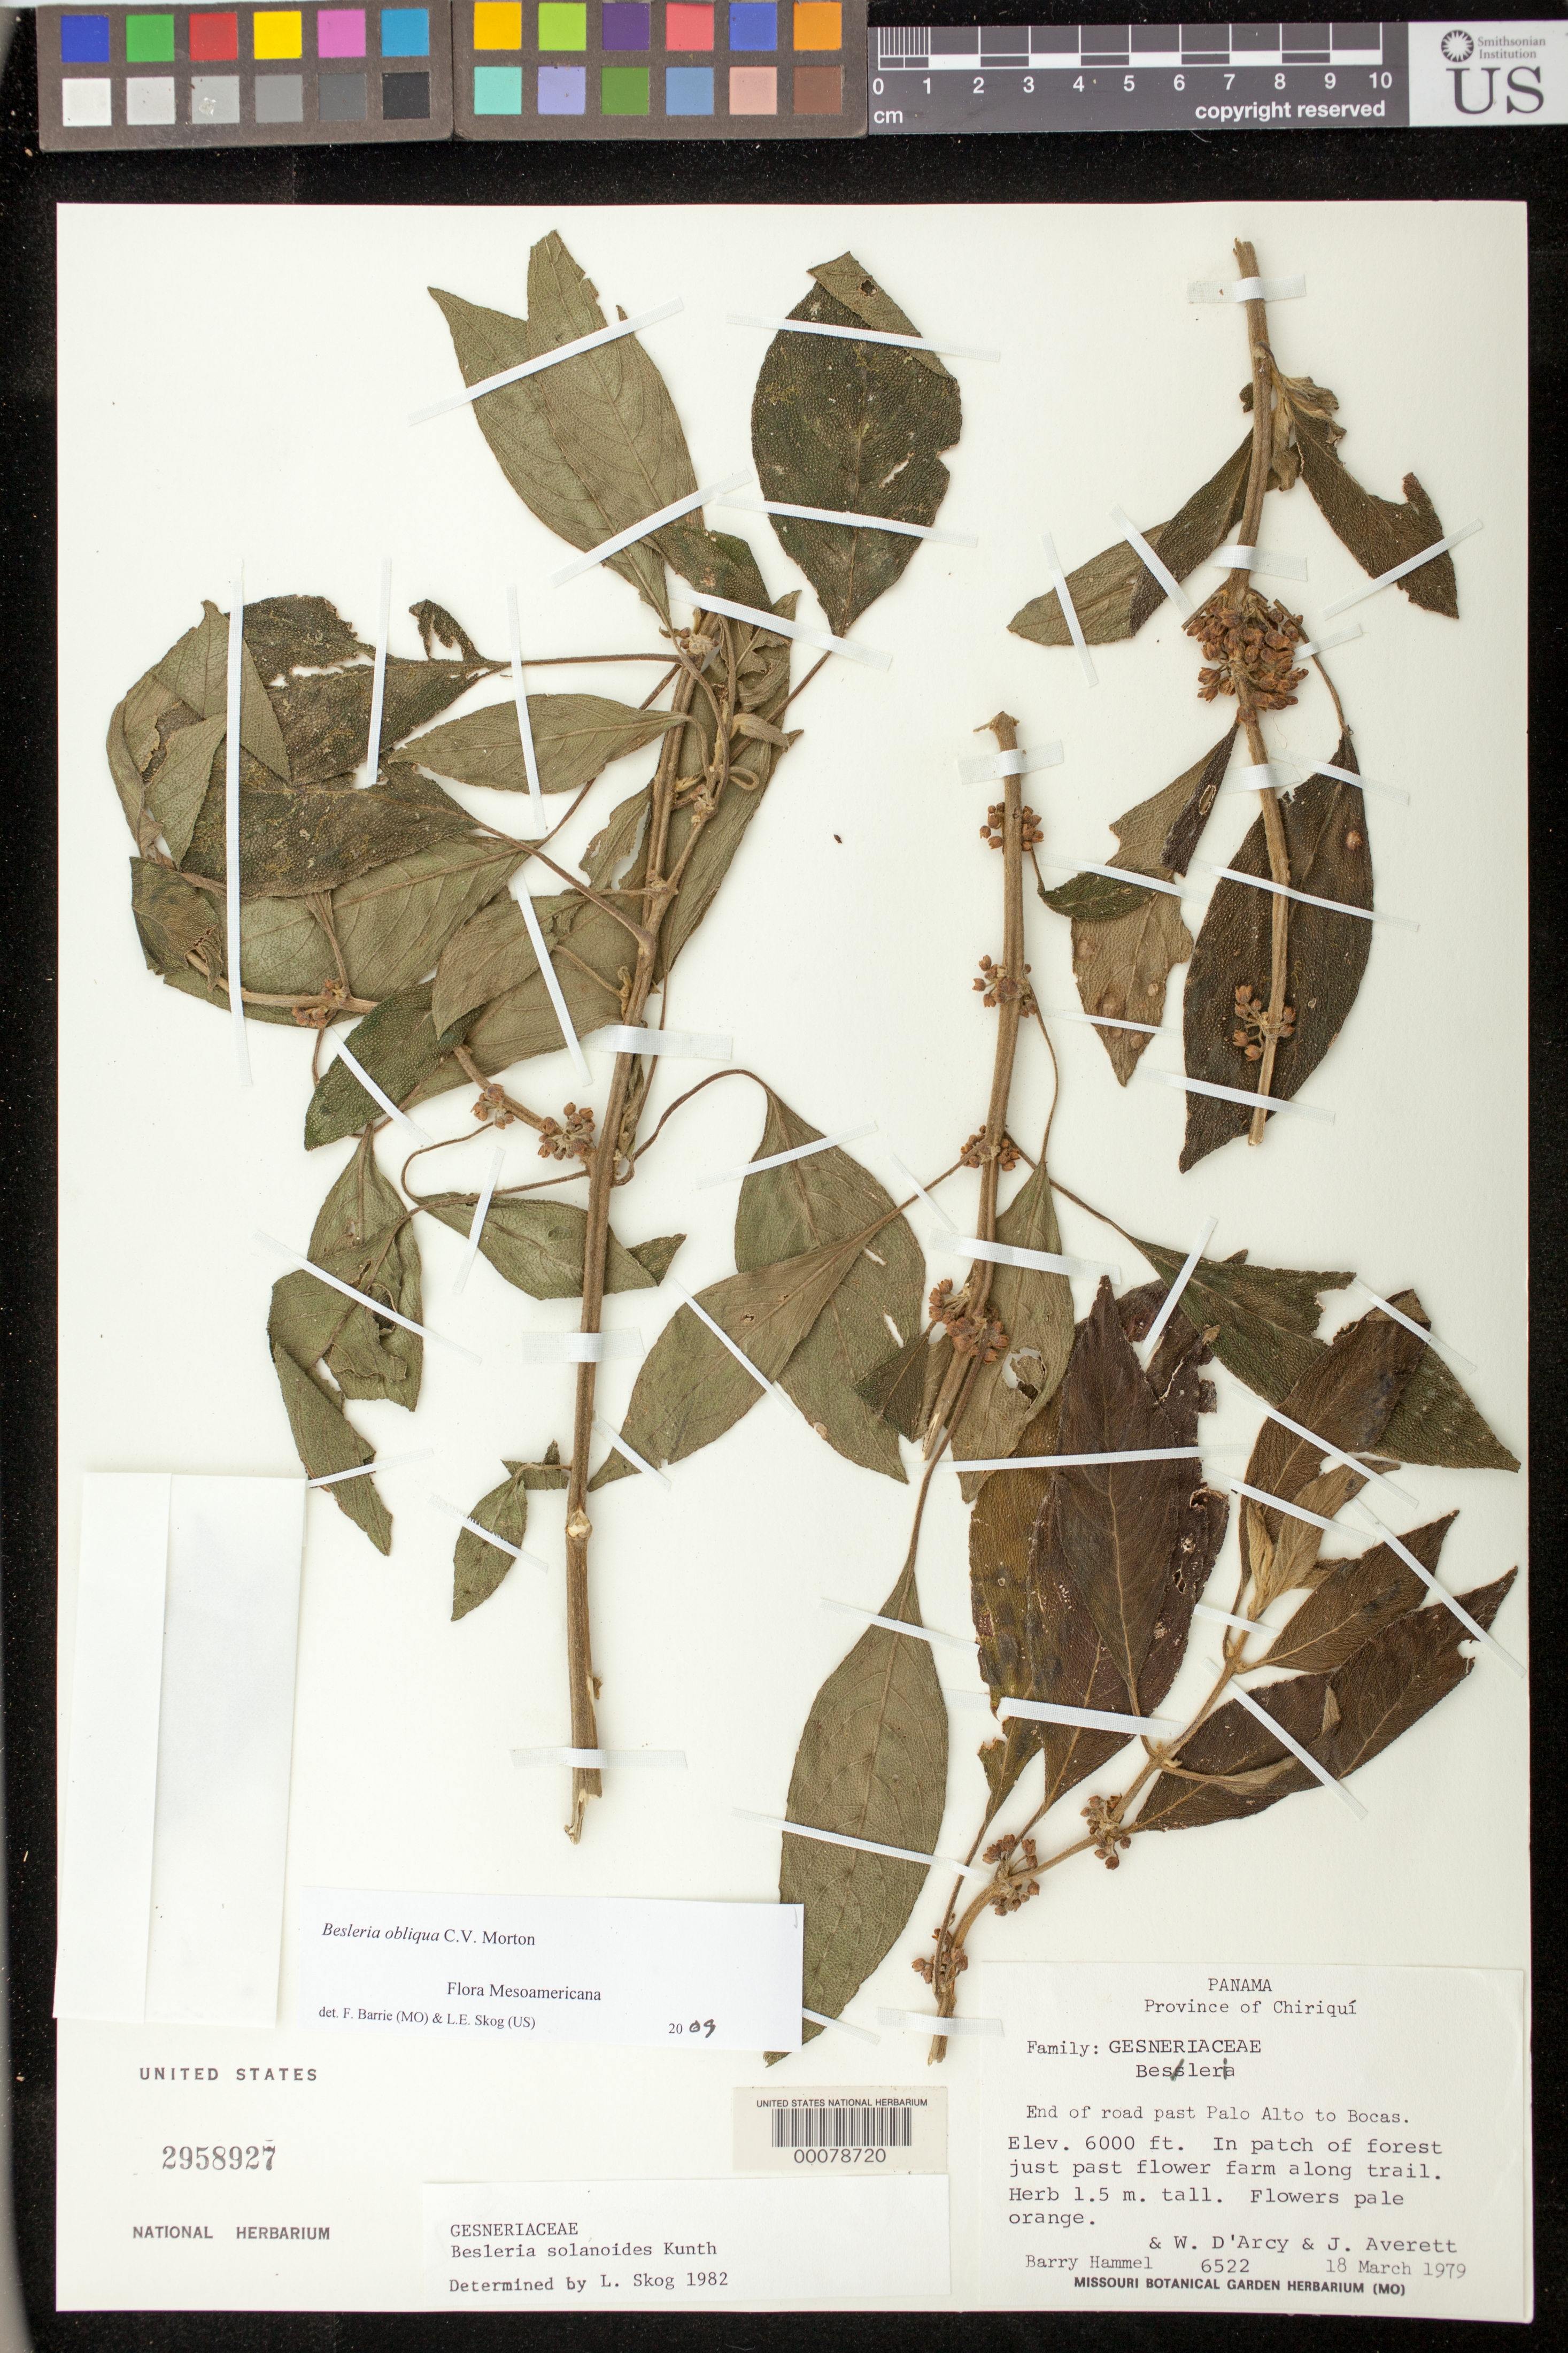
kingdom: Plantae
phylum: Tracheophyta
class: Magnoliopsida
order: Lamiales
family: Gesneriaceae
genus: Besleria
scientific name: Besleria obliqua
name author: C.V. Morton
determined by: Barrie, F. R.; Skog, Laurence E.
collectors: B. Hammel & et al.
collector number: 6522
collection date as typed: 18 Mar 1979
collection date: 1979-03-18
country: Panama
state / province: Chiriquí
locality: End of road past Palo Alto to Bocas, just past flower farm along trail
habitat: In patch of forest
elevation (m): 1829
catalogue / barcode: US 2958927